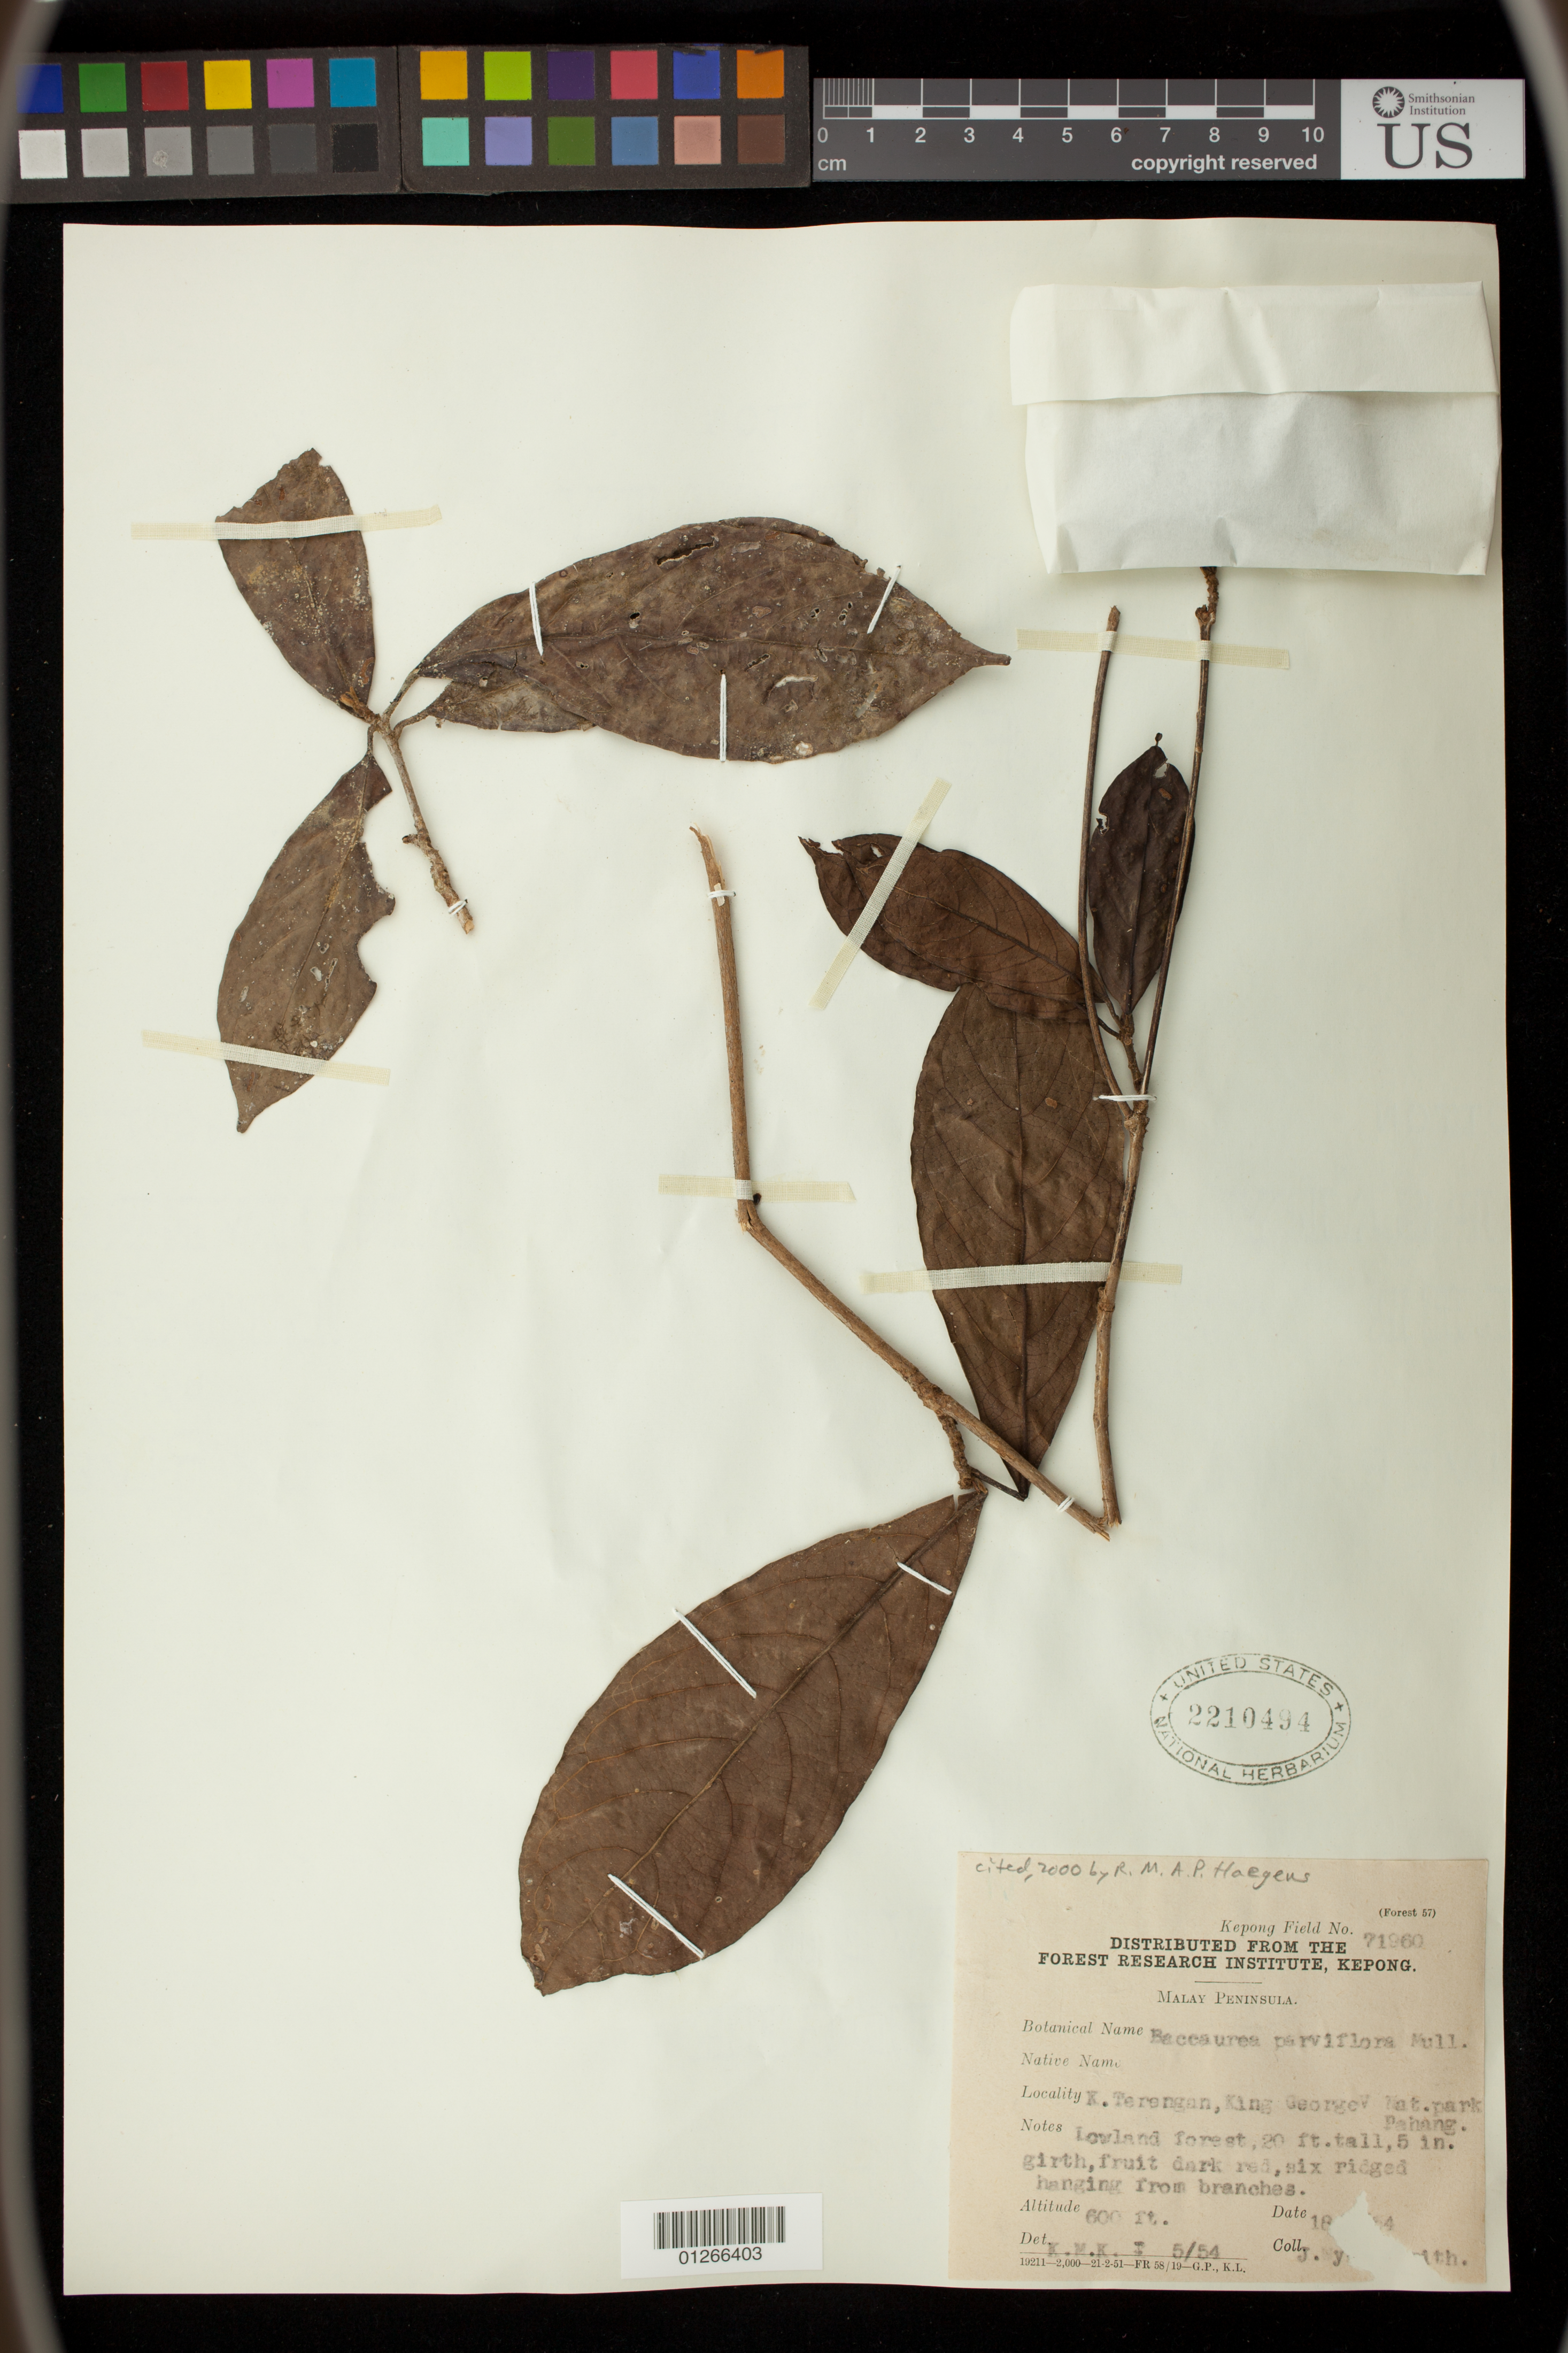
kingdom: Plantae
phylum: Tracheophyta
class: Magnoliopsida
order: Malpighiales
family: Phyllanthaceae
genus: Baccaurea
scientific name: Baccaurea parviflora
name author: M. Arg.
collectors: -. Illegible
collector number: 71960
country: Malaysia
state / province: Pahang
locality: Malay Peninsula. K. Terengan, King George V Nat. Park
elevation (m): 183